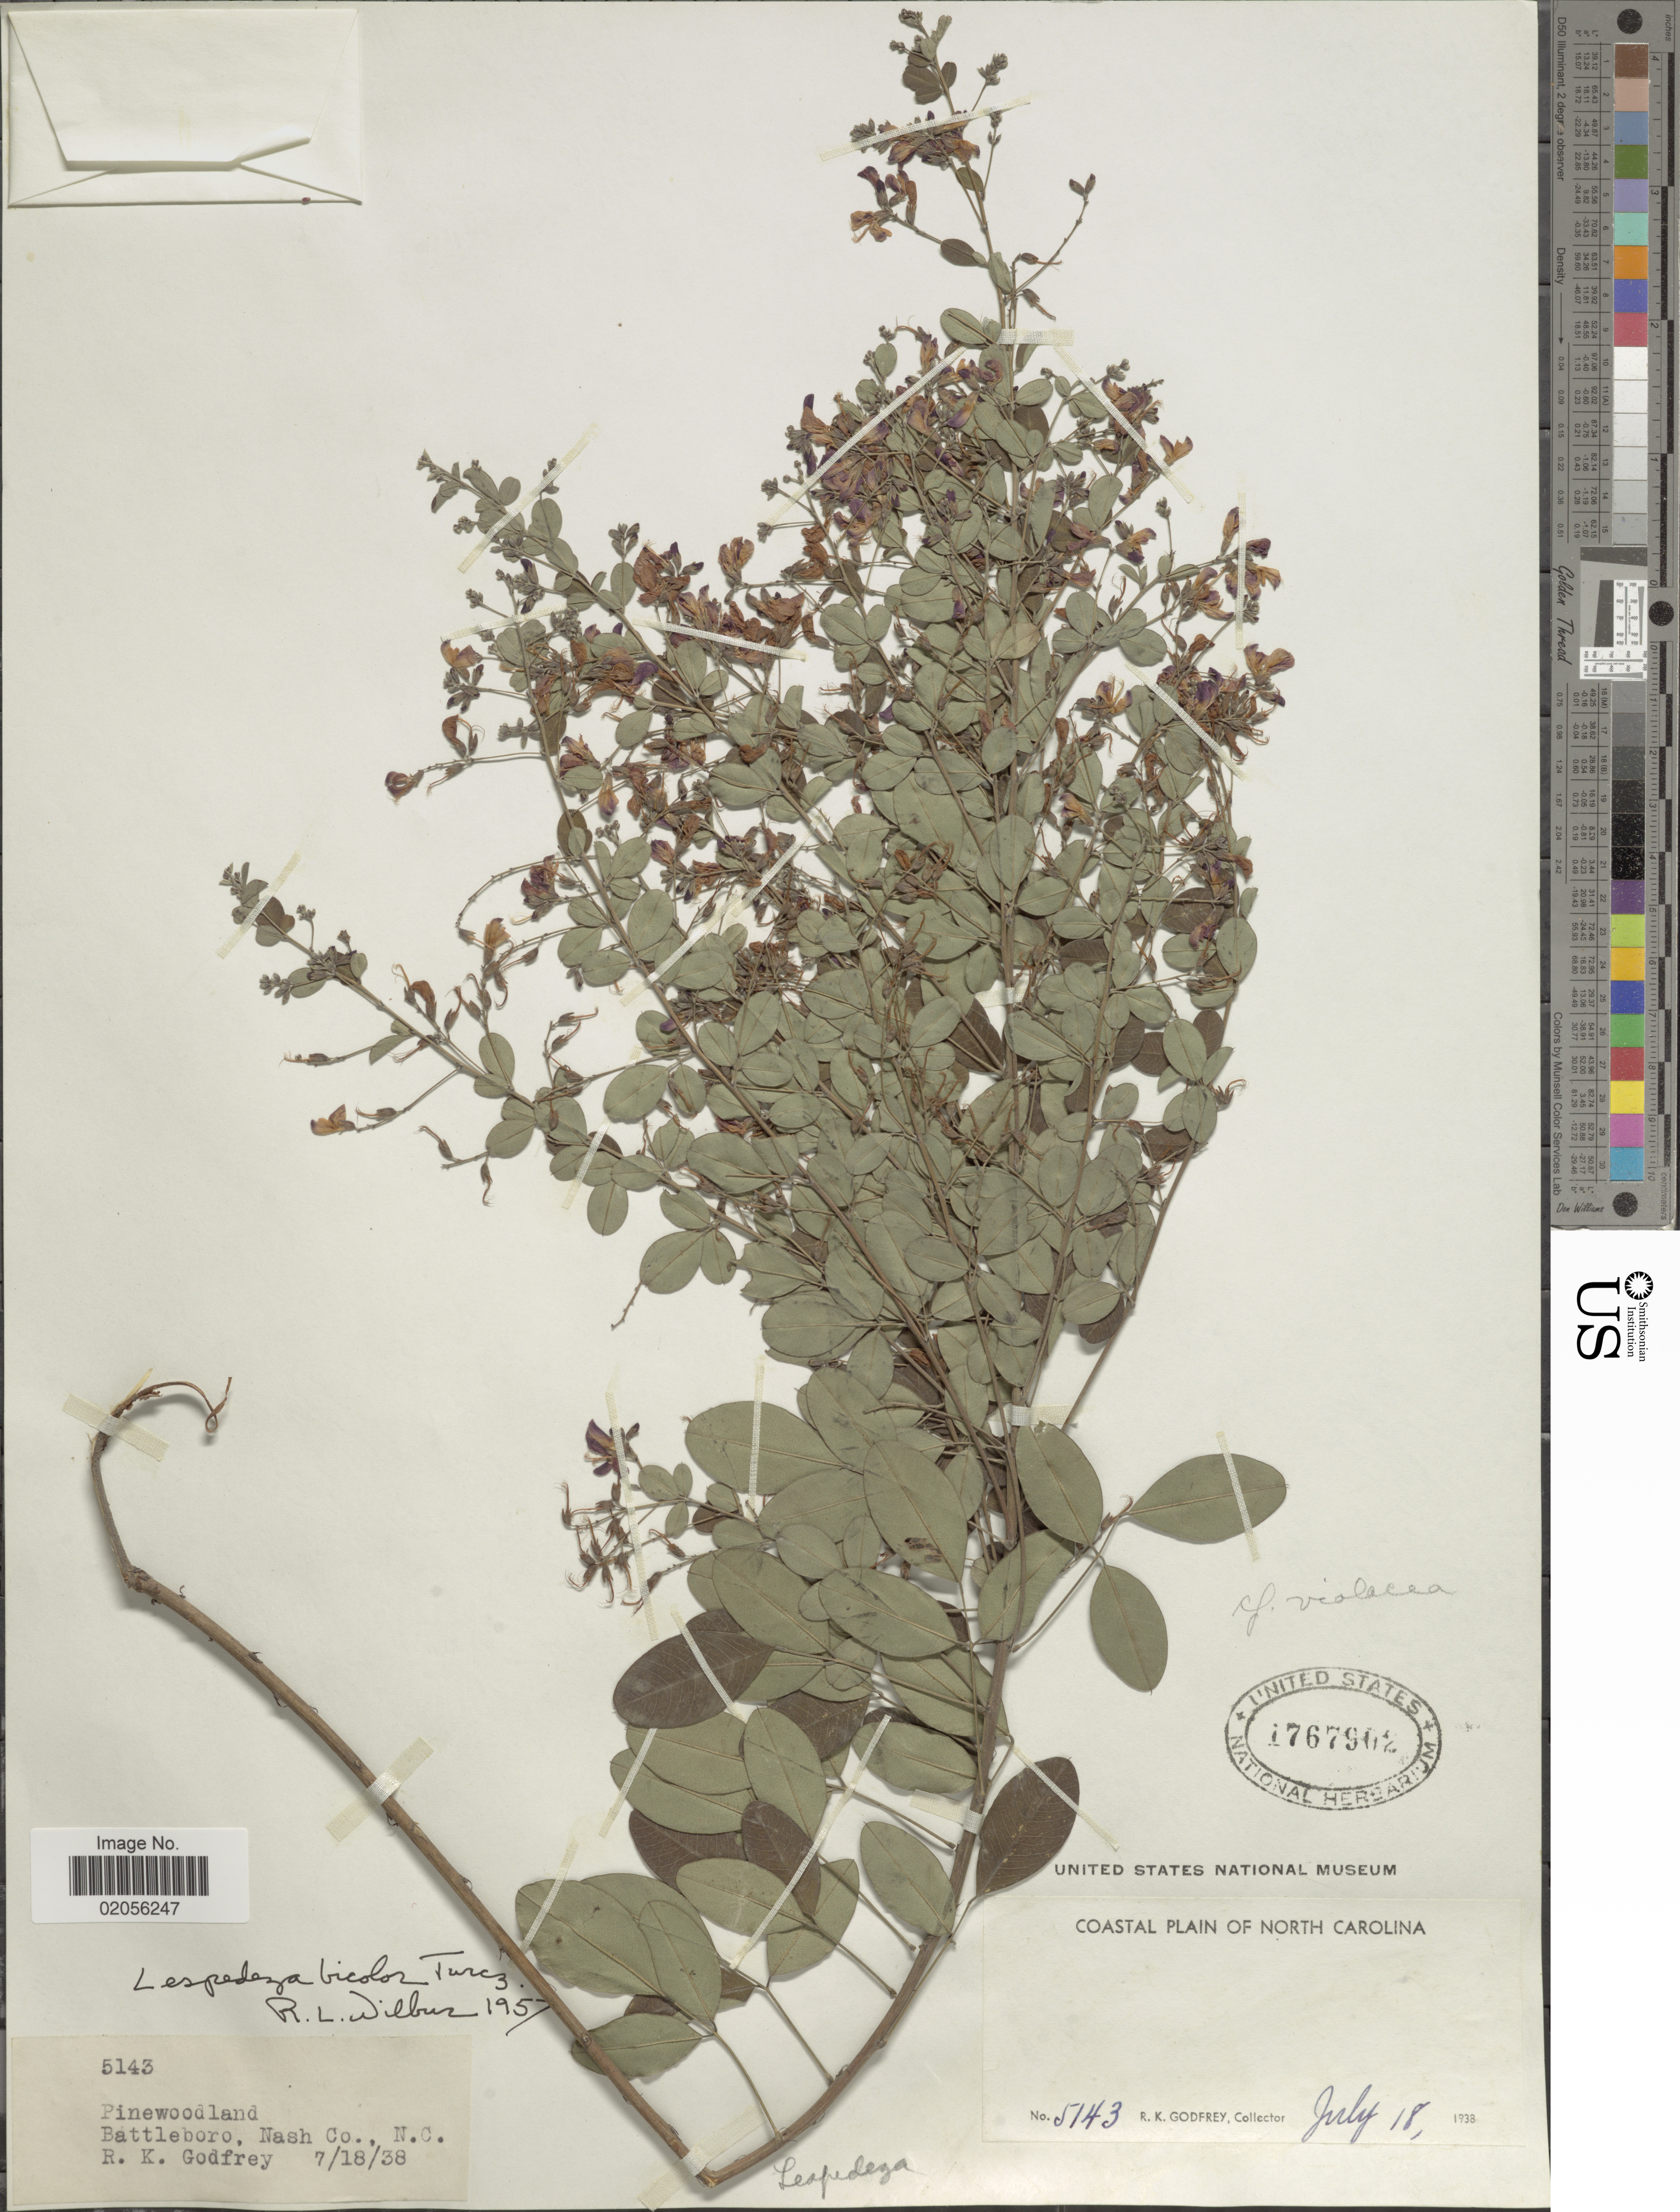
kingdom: Plantae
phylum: Tracheophyta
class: Magnoliopsida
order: Fabales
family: Fabaceae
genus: Lespedeza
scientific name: Lespedeza bicolor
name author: Turcz.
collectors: R. K. Godfrey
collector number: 5143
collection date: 1938-07-18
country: United States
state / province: North Carolina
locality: Battleboro, Nash Co.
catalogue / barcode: US 1767902